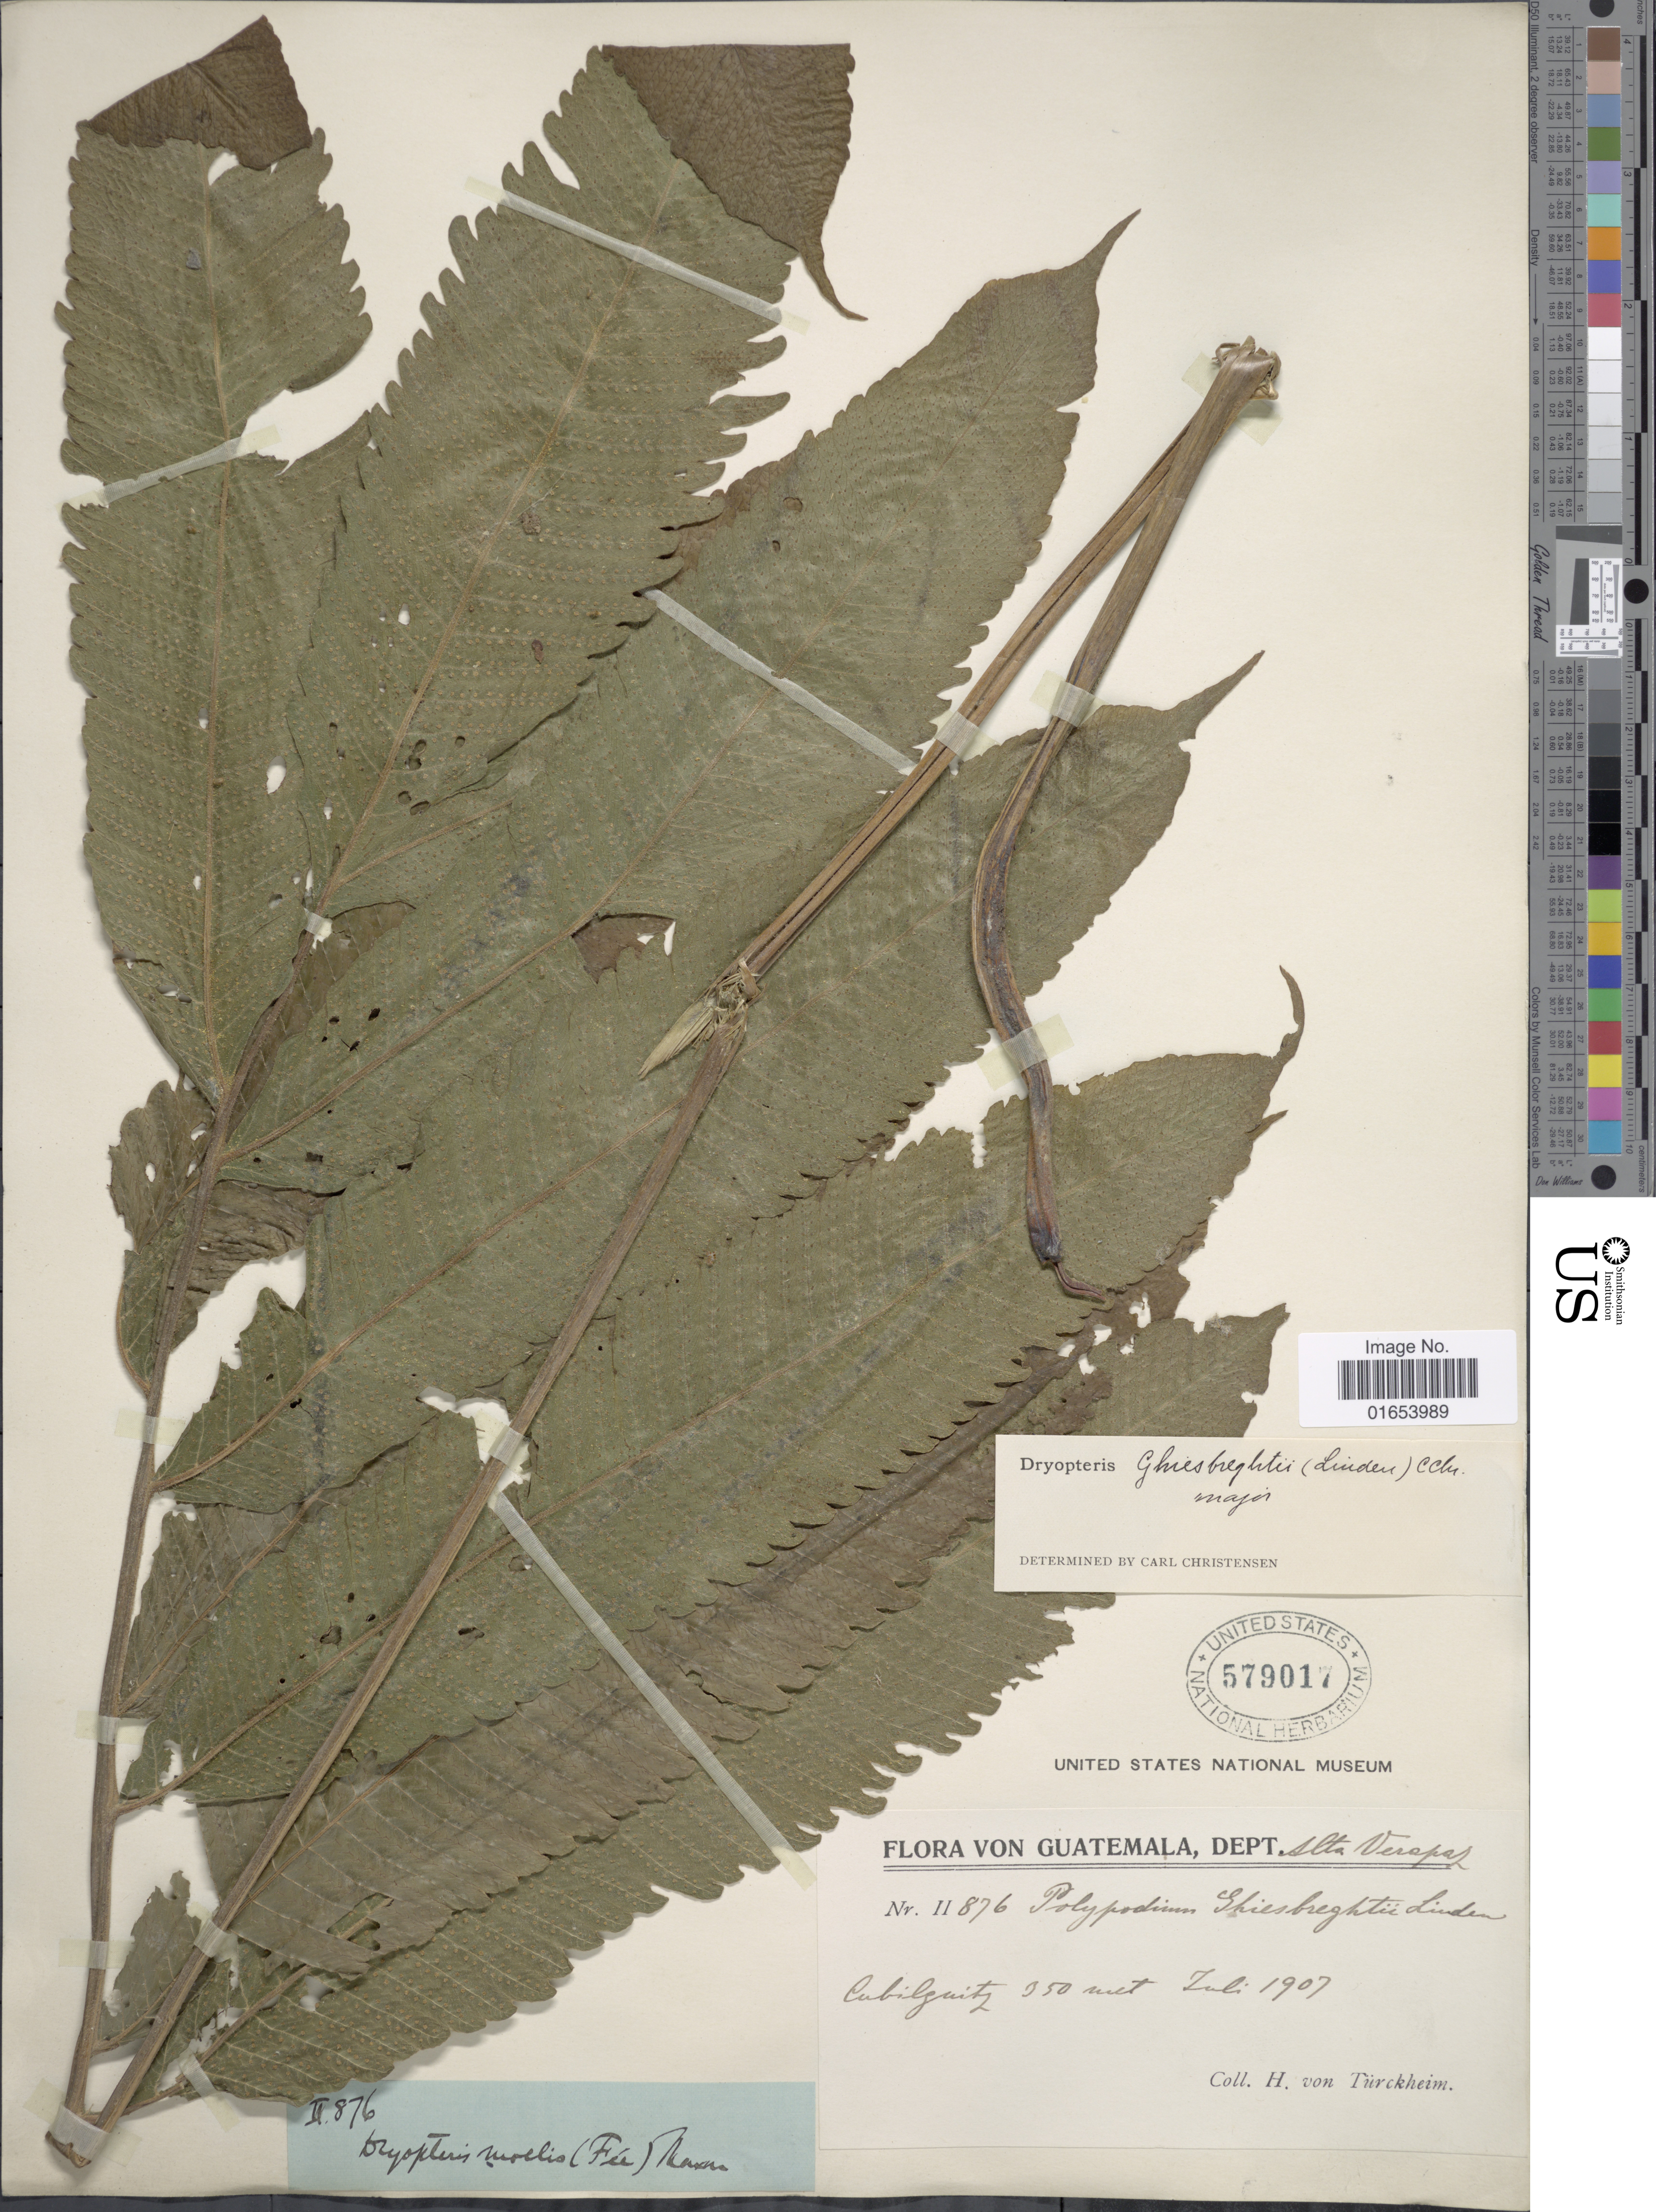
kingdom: Plantae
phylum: Tracheophyta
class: Polypodiopsida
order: Polypodiales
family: Thelypteridaceae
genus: Goniopteris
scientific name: Goniopteris ghiesbreghtii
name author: (Linden) J. Sm.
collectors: H. von Türckheim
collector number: II876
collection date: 1907-07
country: Guatemala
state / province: Alta Verapaz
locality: Cubilgüitz, Alta Verapaz, Guatemala.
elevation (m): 350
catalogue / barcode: US 579017